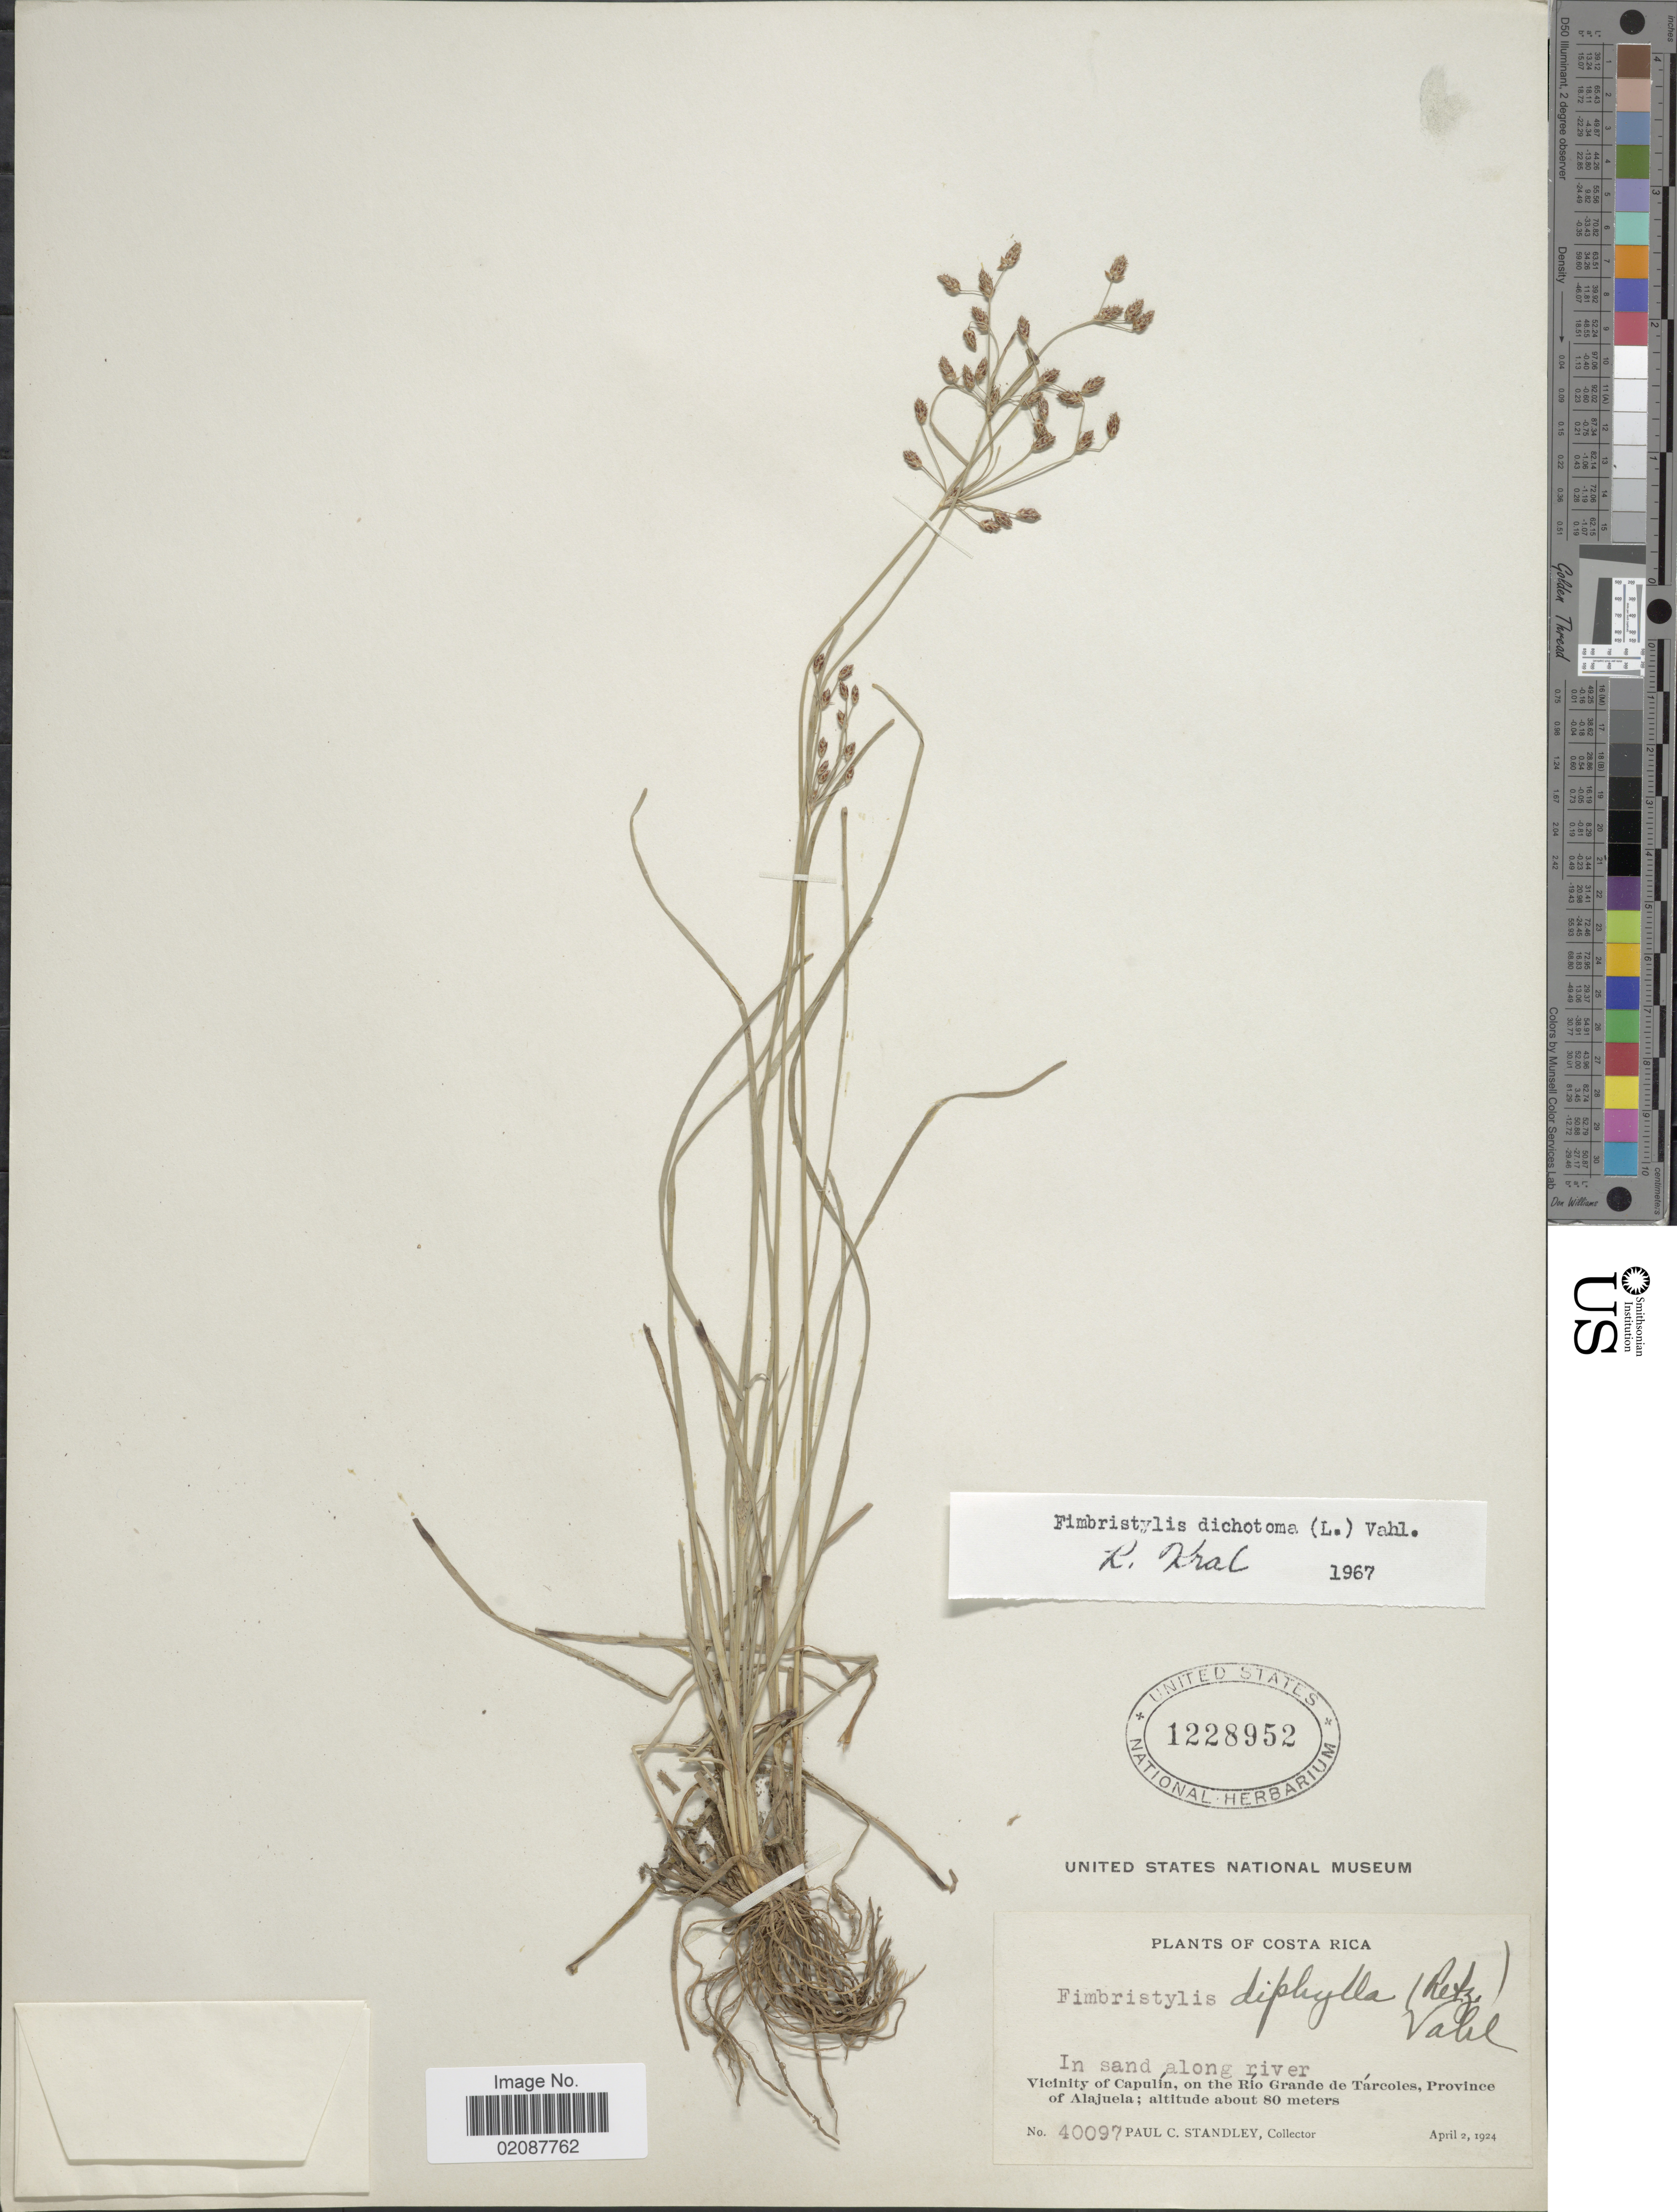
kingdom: Plantae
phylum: Tracheophyta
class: Liliopsida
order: Poales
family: Cyperaceae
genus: Fimbristylis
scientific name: Fimbristylis dichotoma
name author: (L.) Vahl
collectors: P. C. Standley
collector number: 40097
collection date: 1924-04-02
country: Costa Rica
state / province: Alajuela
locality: In sand along river, Vicinity of Capulin, on the Rio Grande de Tarcoles.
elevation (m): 80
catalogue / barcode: US 1228952